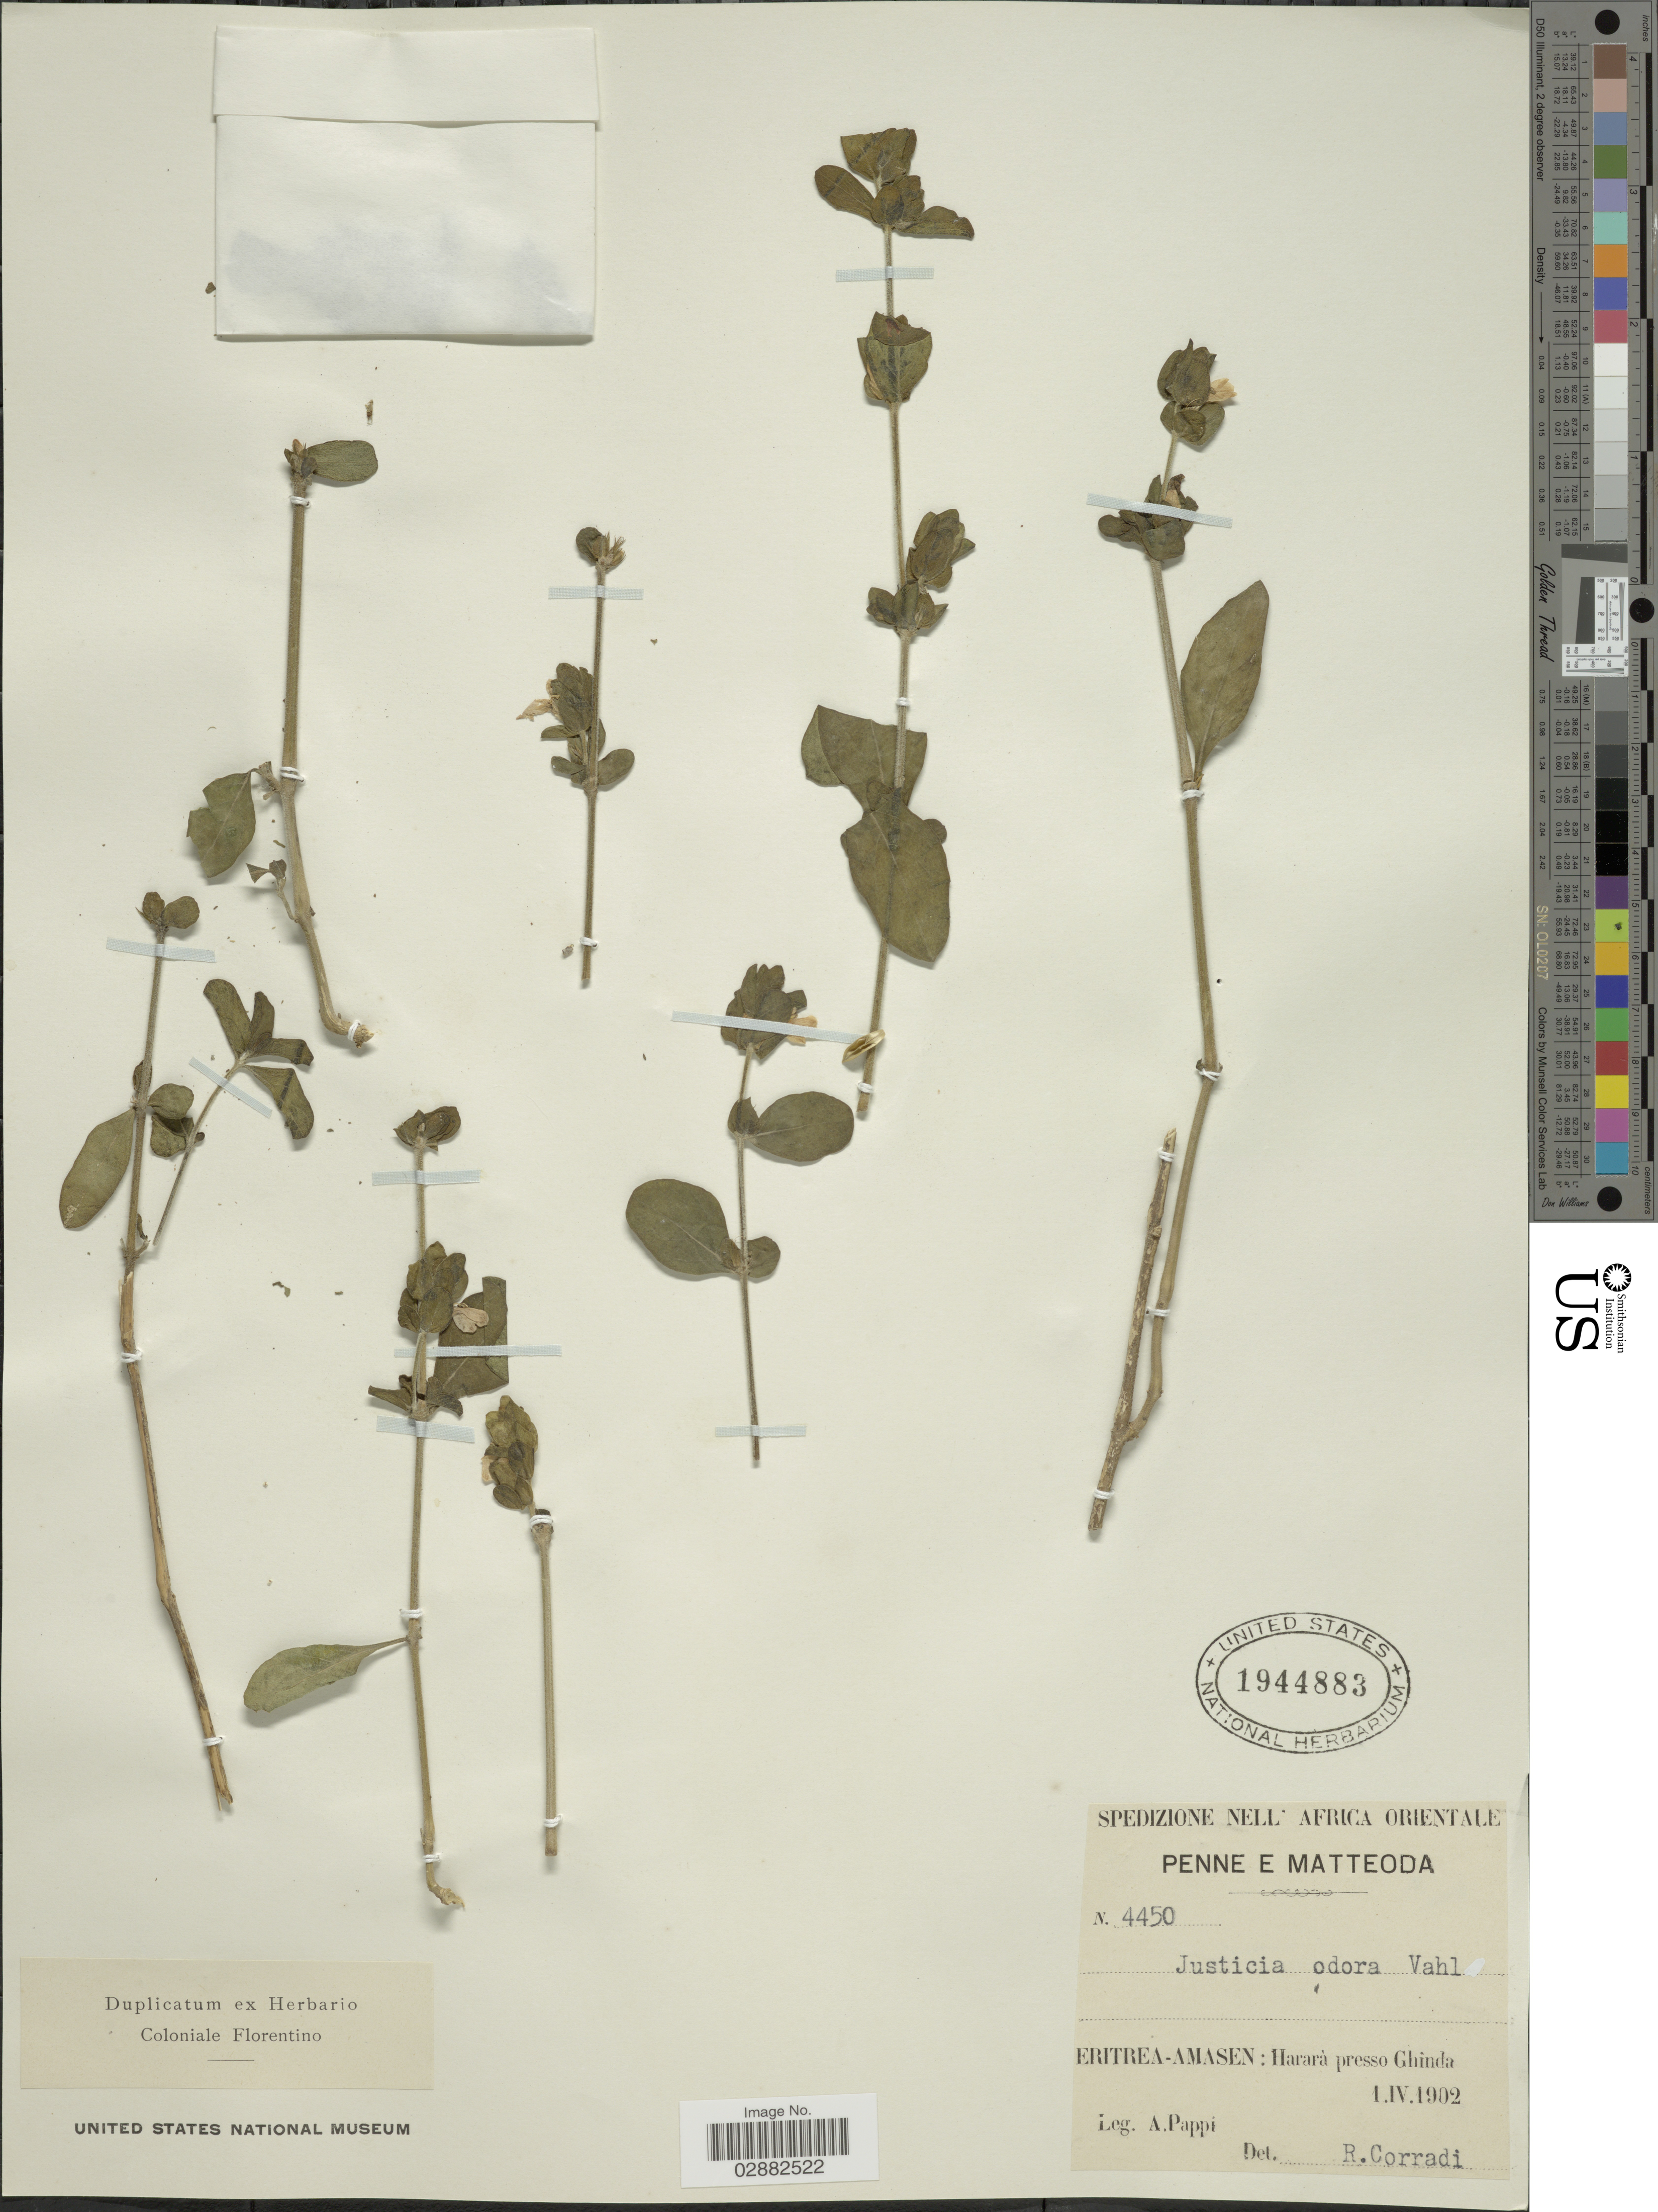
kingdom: Plantae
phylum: Tracheophyta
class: Magnoliopsida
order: Lamiales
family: Acanthaceae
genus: Justicia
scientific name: Justicia odora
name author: (Forssk.) Lam.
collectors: A. Pappi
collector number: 4450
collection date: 1902-04-01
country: Eritrea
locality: Eritrea-Amasen: Hararà presso Ghinda.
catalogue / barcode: US 1944883